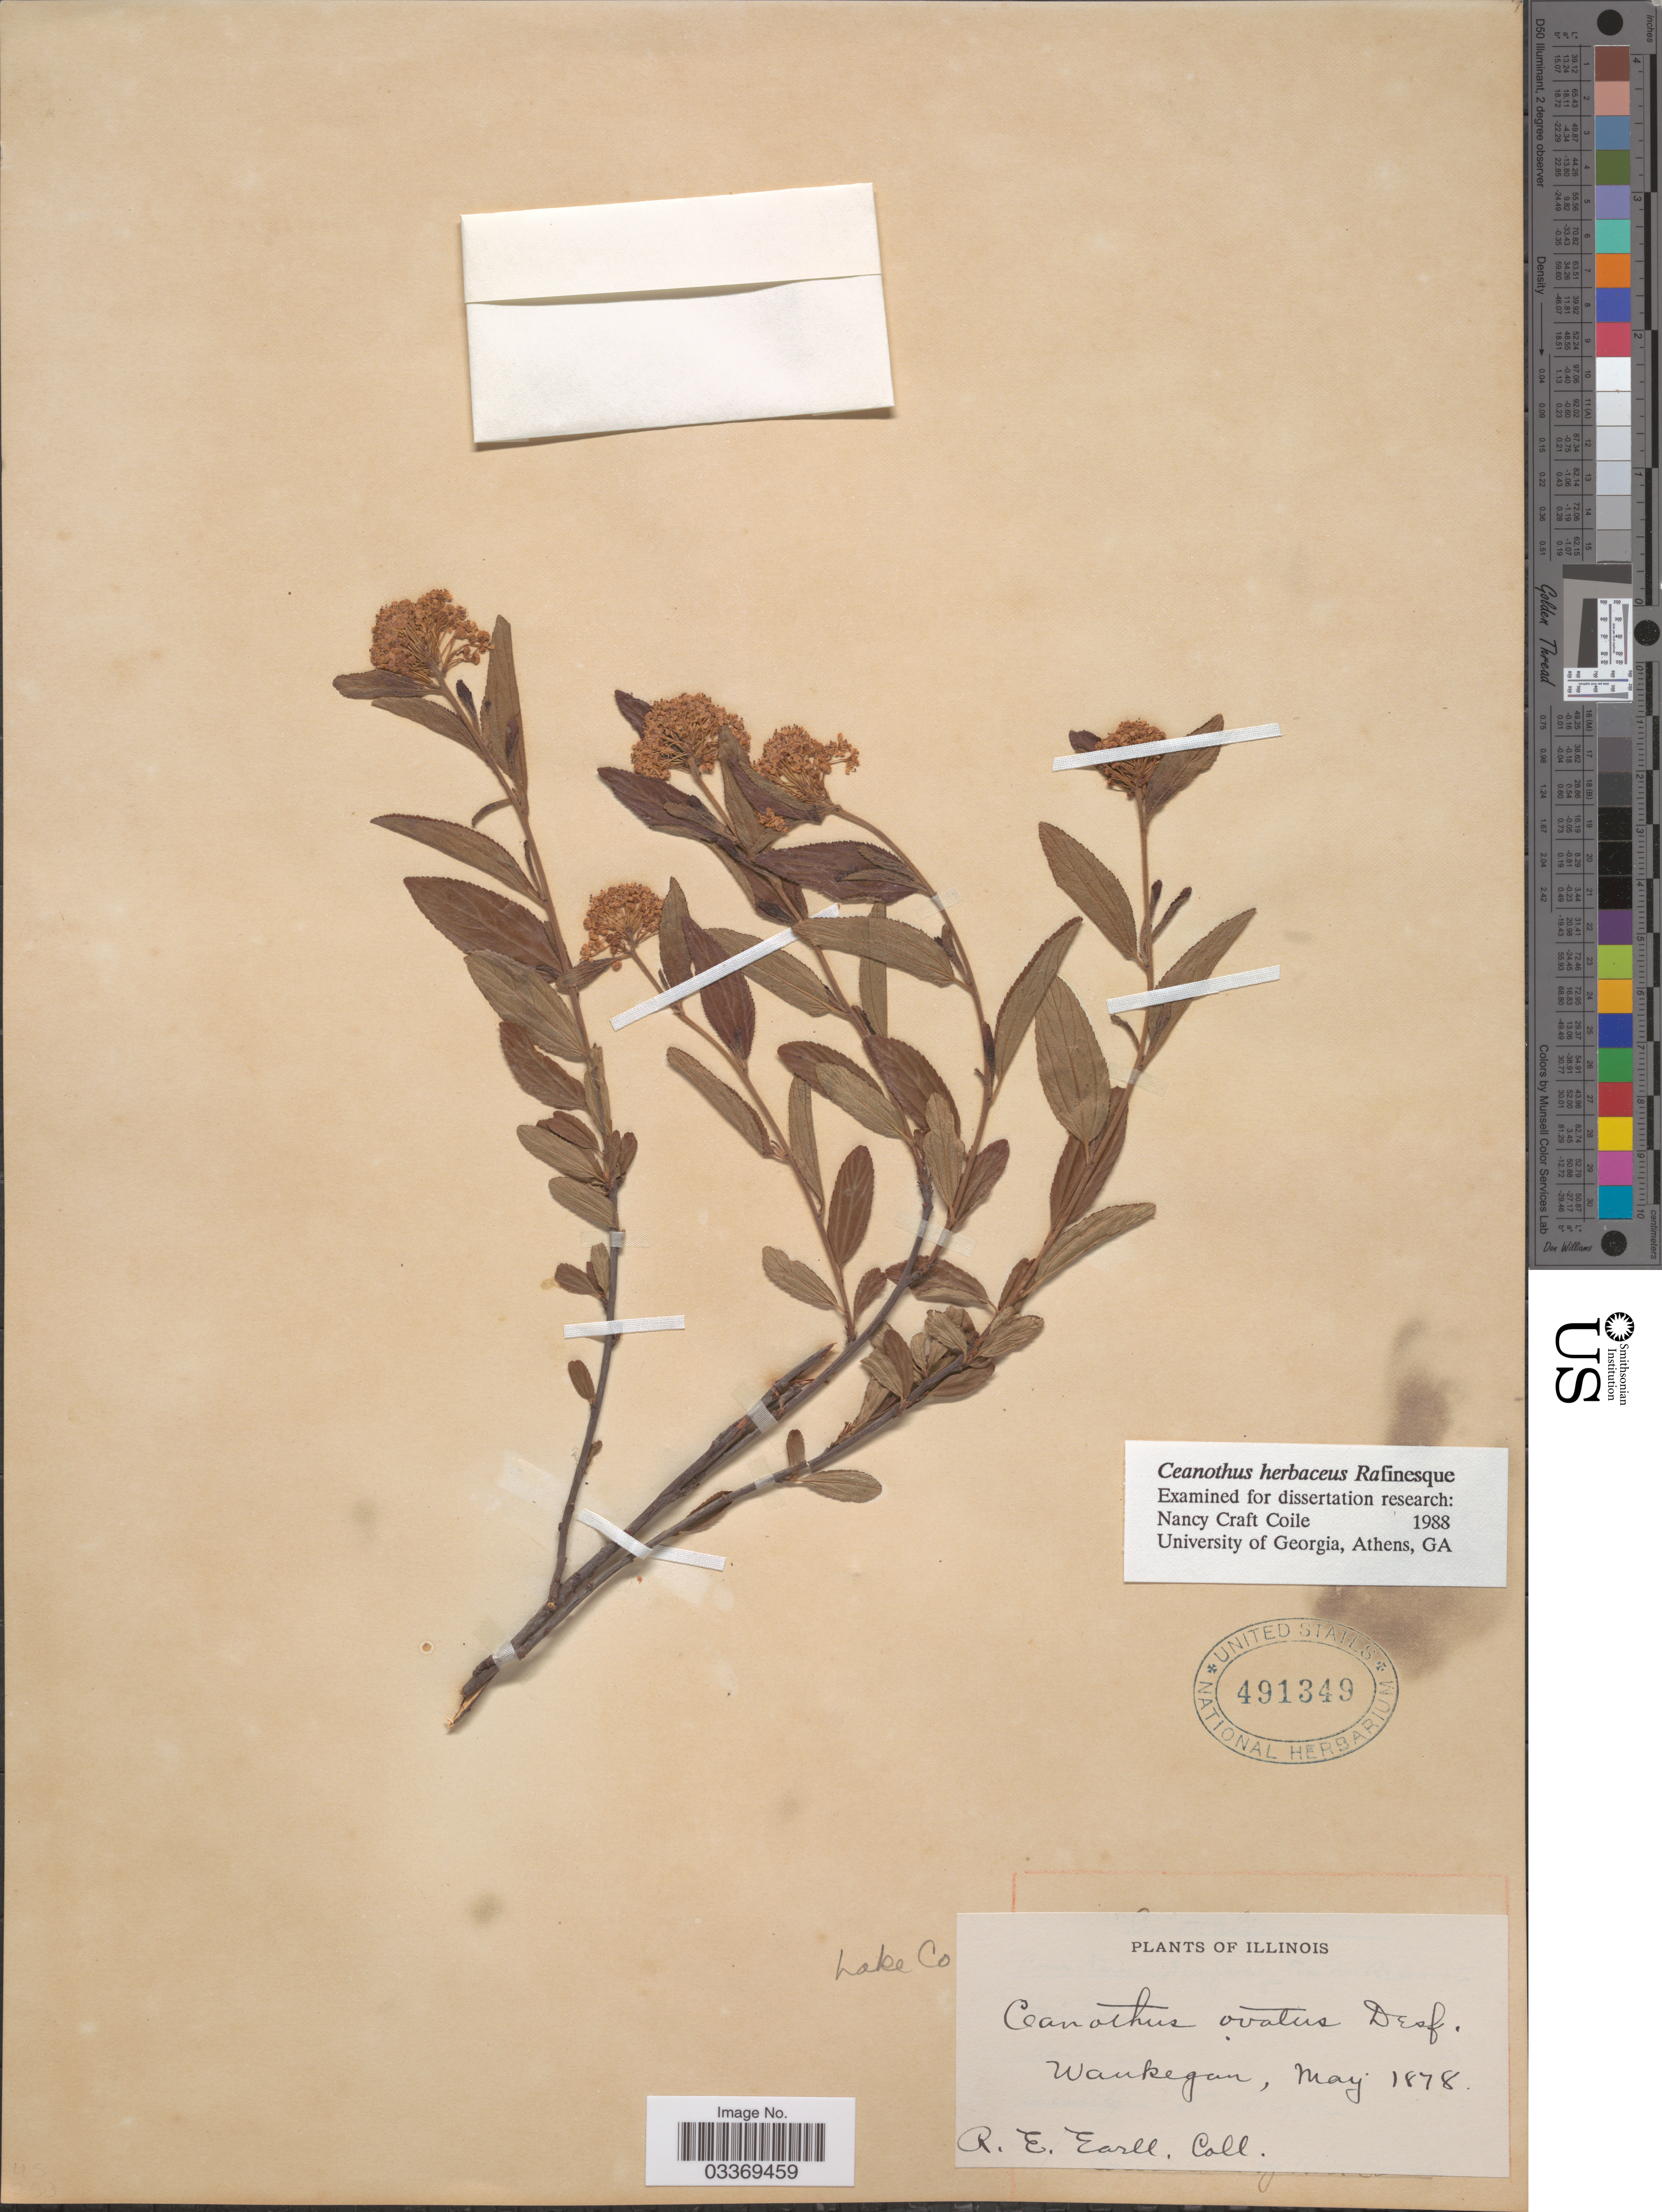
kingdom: Plantae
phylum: Tracheophyta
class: Magnoliopsida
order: Rosales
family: Rhamnaceae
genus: Ceanothus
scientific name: Ceanothus ovatus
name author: Desf.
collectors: R. Earll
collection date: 1878-05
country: United States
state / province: Illinois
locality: Lake Co., Wankegan.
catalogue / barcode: US 491349